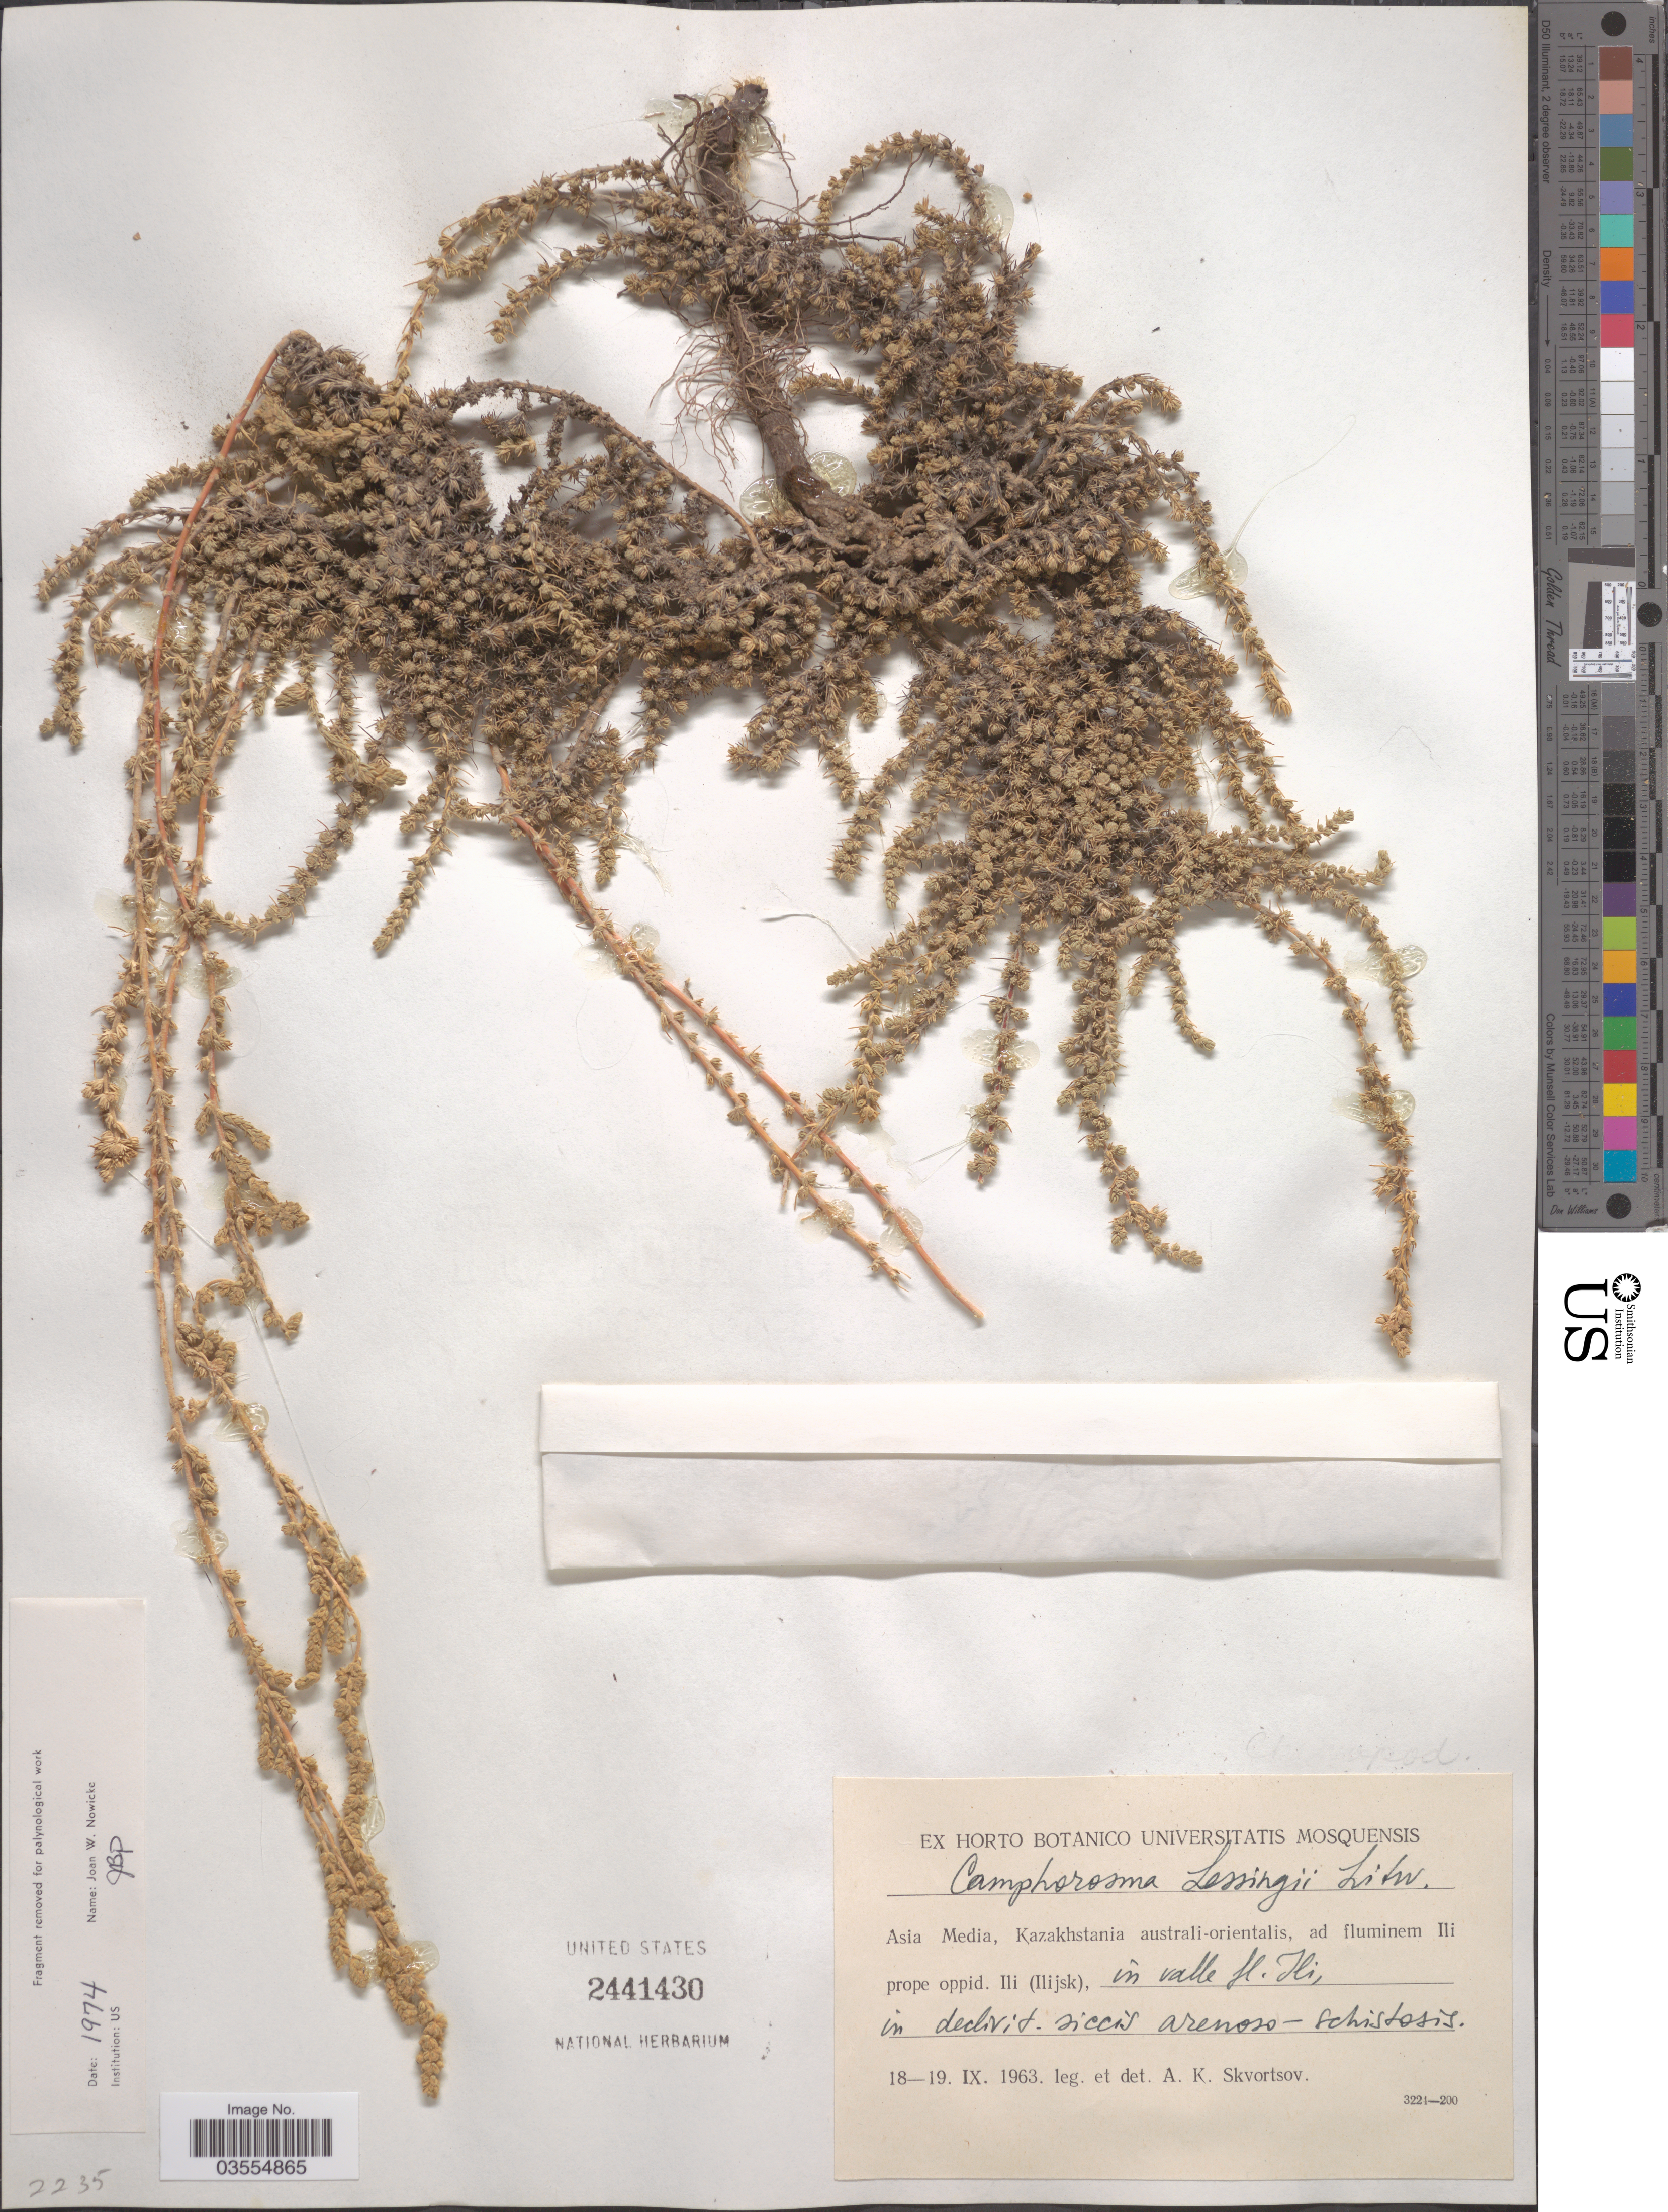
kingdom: Plantae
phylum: Tracheophyta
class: Magnoliopsida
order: Caryophyllales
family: Amaranthaceae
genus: Camphorosma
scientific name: Camphorosma lessingii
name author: Litv.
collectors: A. K. Skvortsov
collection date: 1963-09-18/1963-09-19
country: Kazakhstan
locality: Asia Media, Kazakhstania australi-orientalis, ad fluminem Ili prope oppid. Ili (Ilijsk), in valle fl. Ili, in declivit. siccis arenoso - schistosis.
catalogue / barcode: US 2441430